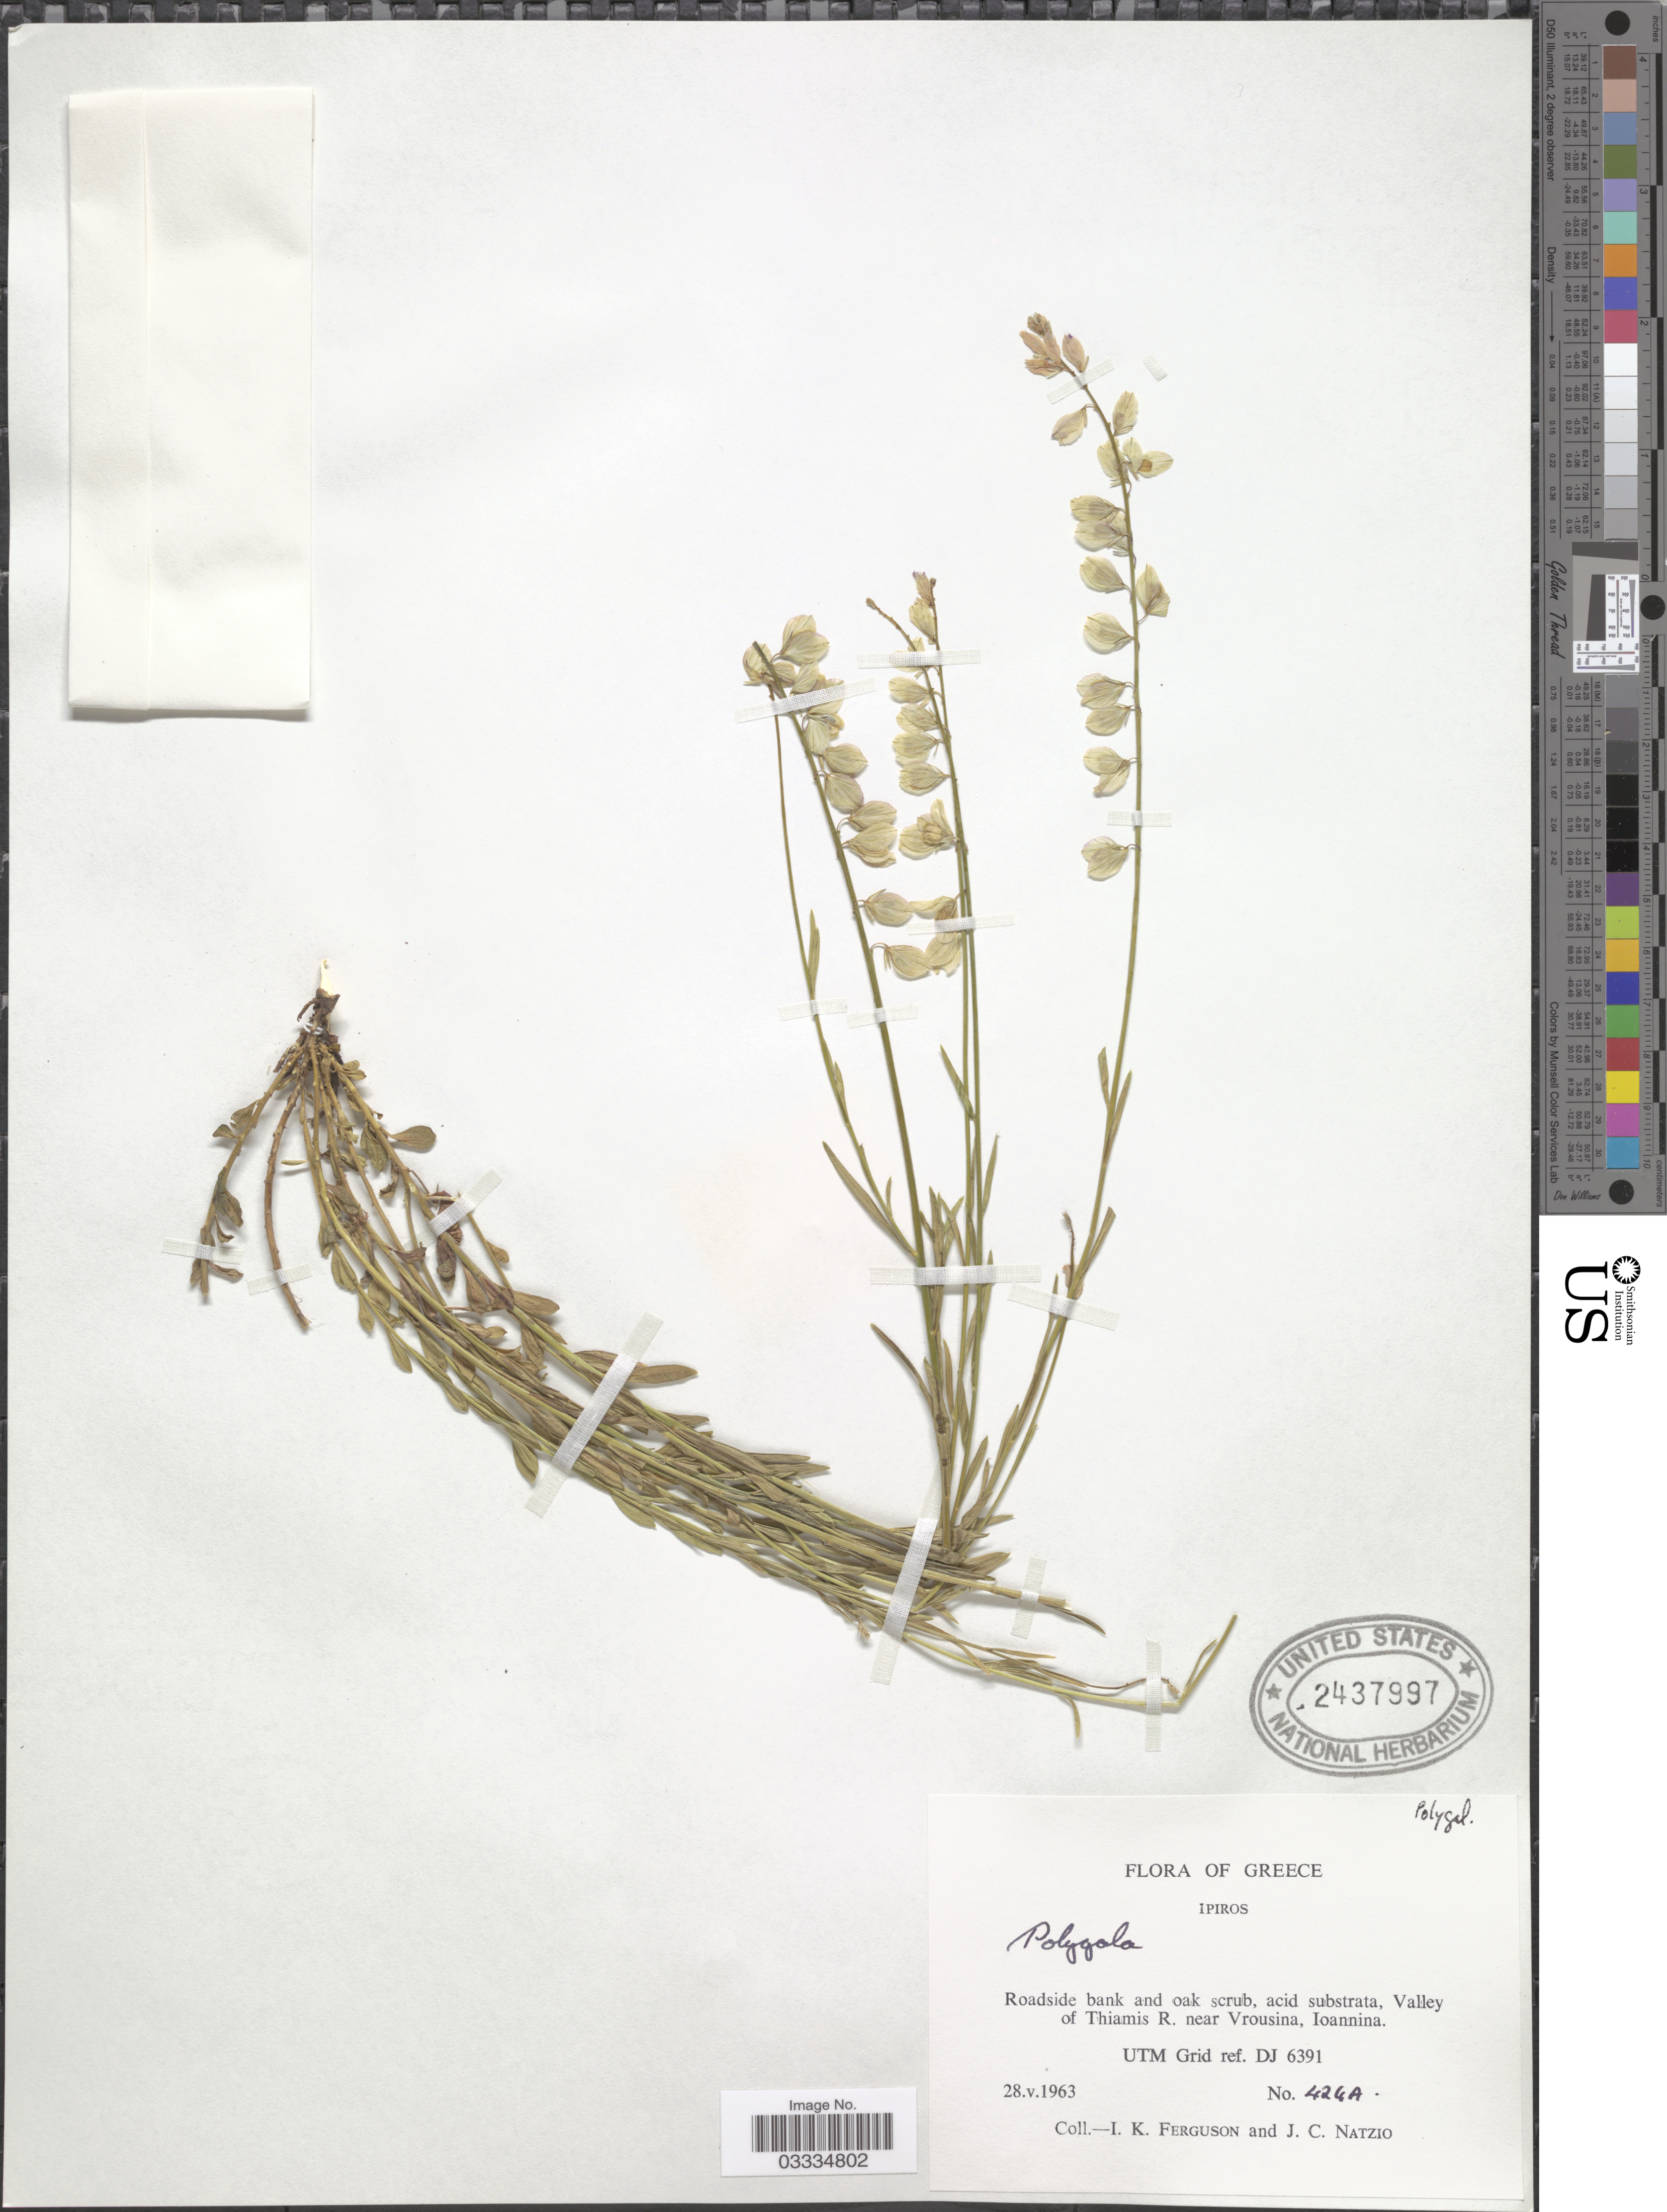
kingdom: Plantae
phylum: Tracheophyta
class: Magnoliopsida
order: Fabales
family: Polygalaceae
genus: Polygala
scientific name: Polygala sp.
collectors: I. K. Ferguson & J. Natzio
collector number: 424a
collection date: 1963-05-28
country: Greece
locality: Ipiros. Roadside bank and oak scrub, acid substrata, Valley of Thiamis R. near Vrousina, Ioannina. UTN Grid ref. DJ 6391.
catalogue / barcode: US 2437997